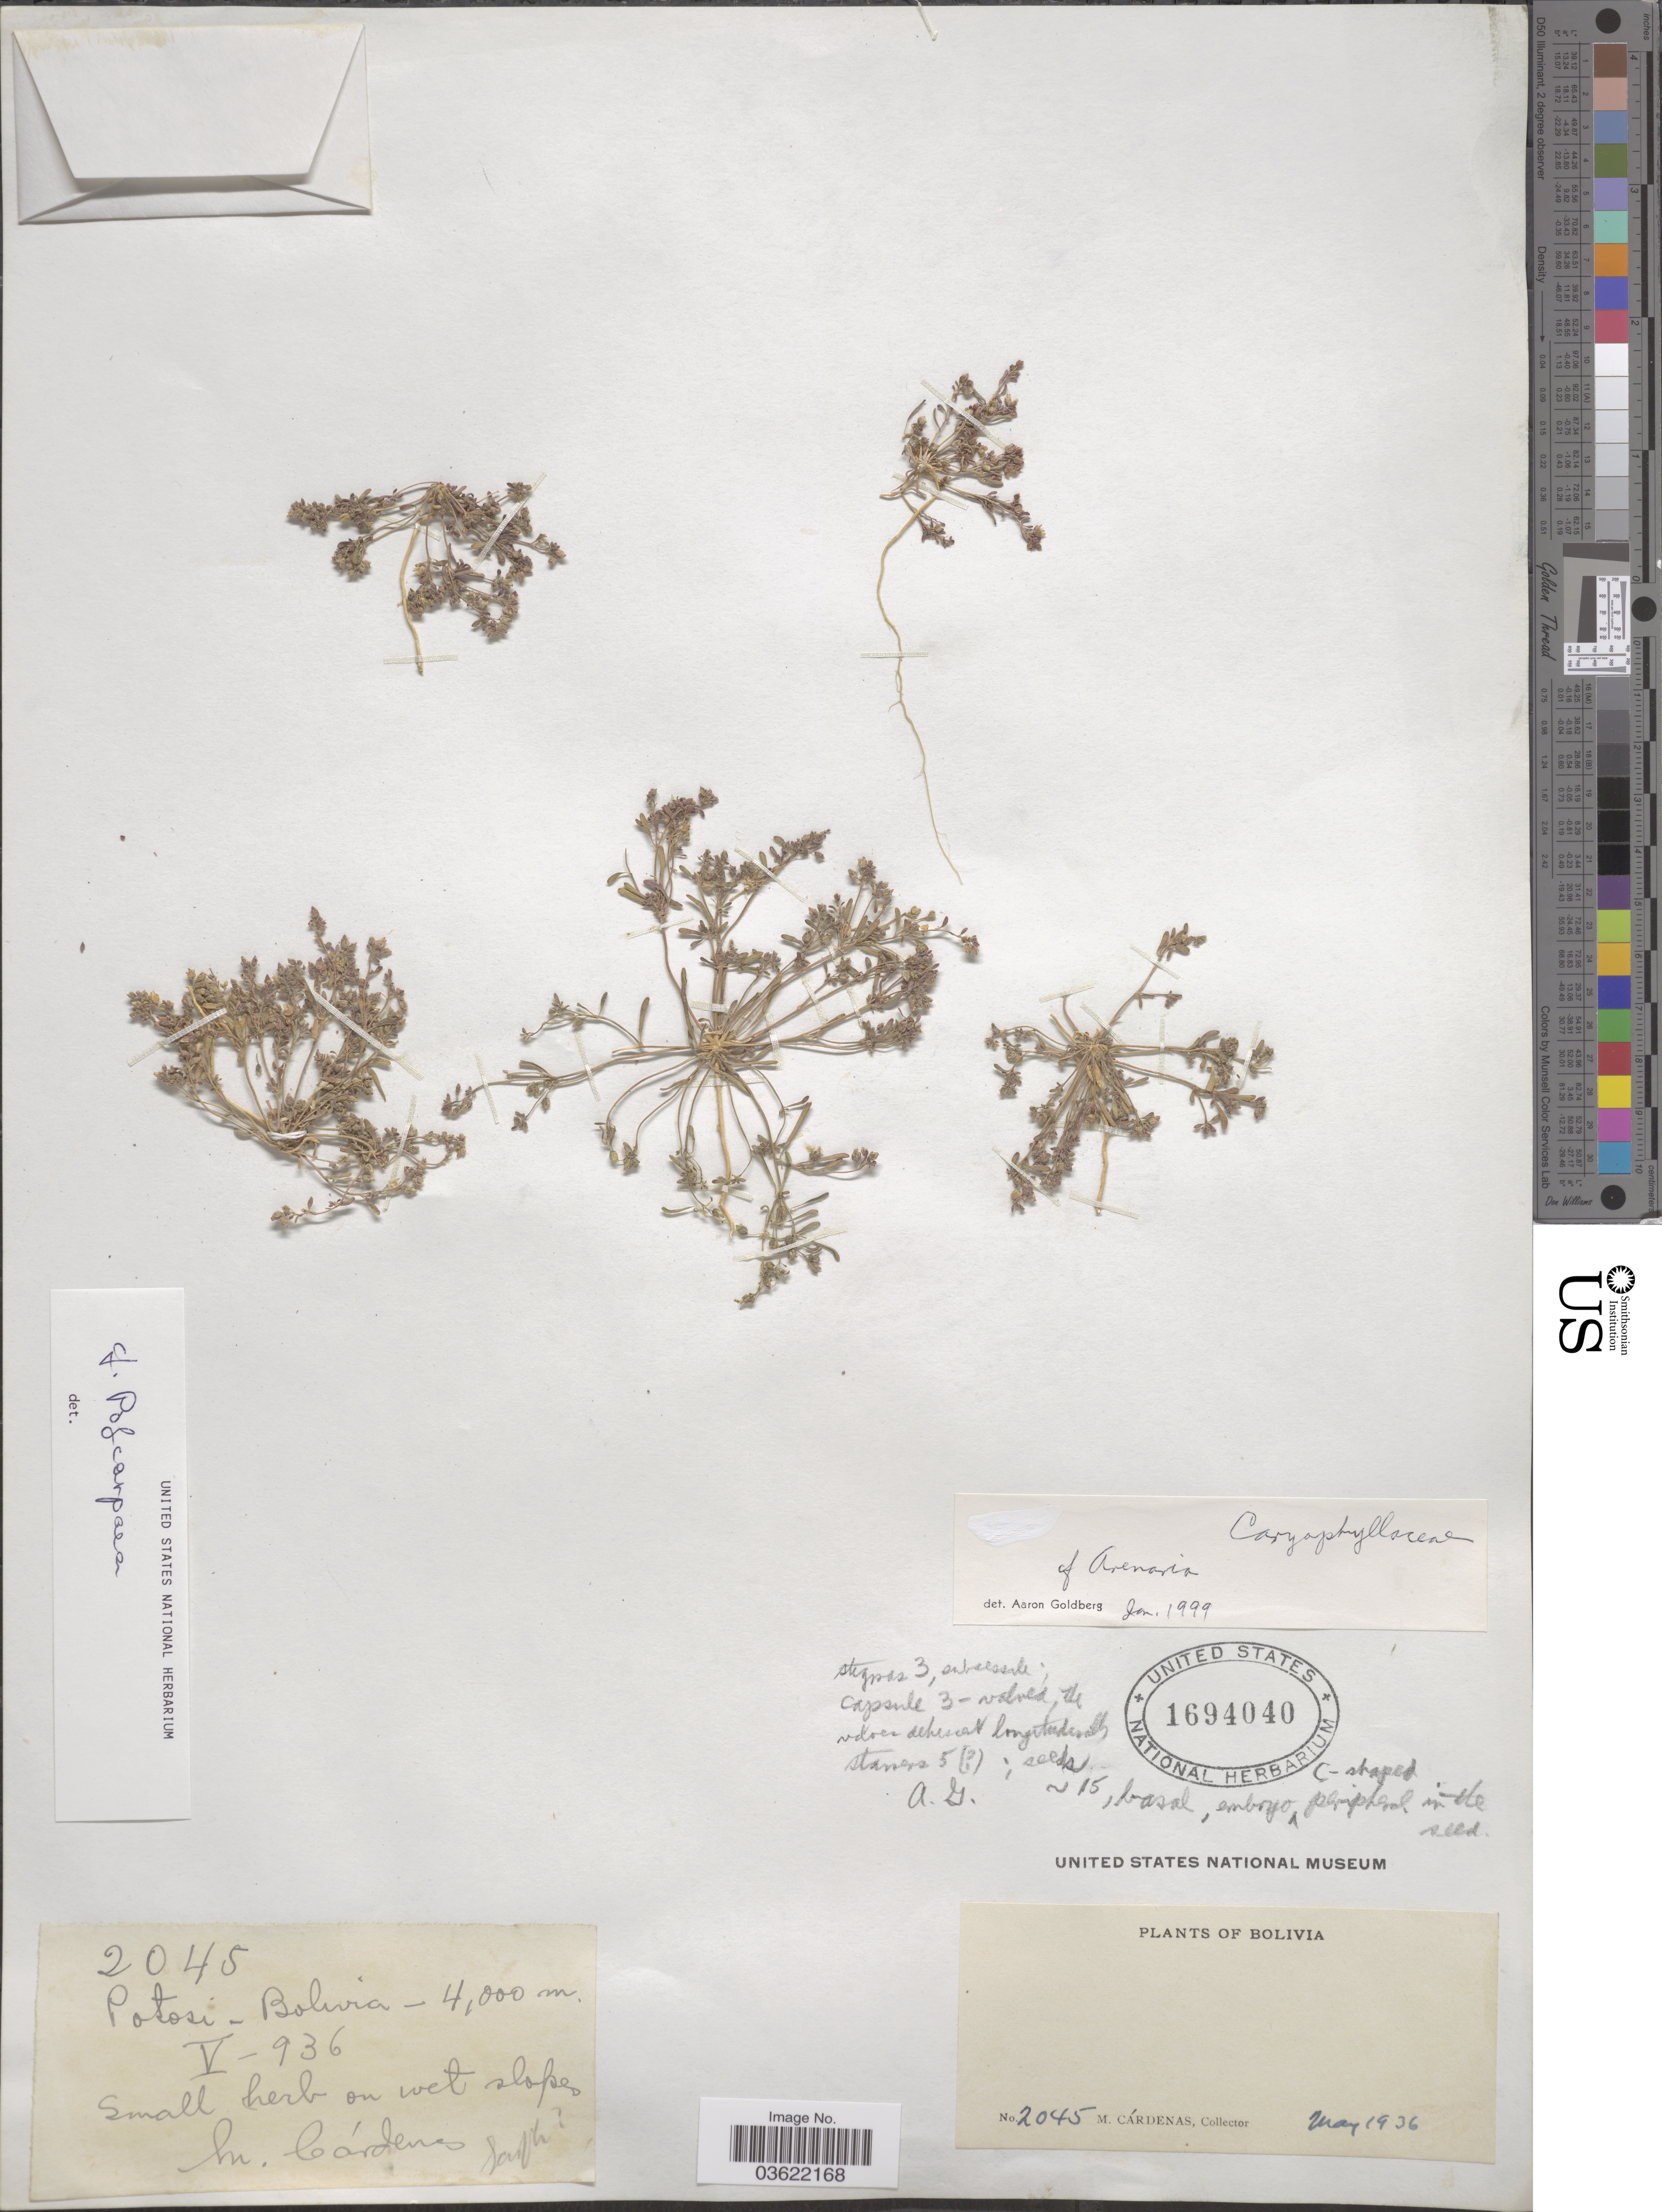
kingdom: Plantae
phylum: Tracheophyta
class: Magnoliopsida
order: Caryophyllales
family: Caryophyllaceae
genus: Arenaria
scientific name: Arenaria sp.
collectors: M. Cárdenas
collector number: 2045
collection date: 1936-05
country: Bolivia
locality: Potosi.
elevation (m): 4000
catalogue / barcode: US 1694040